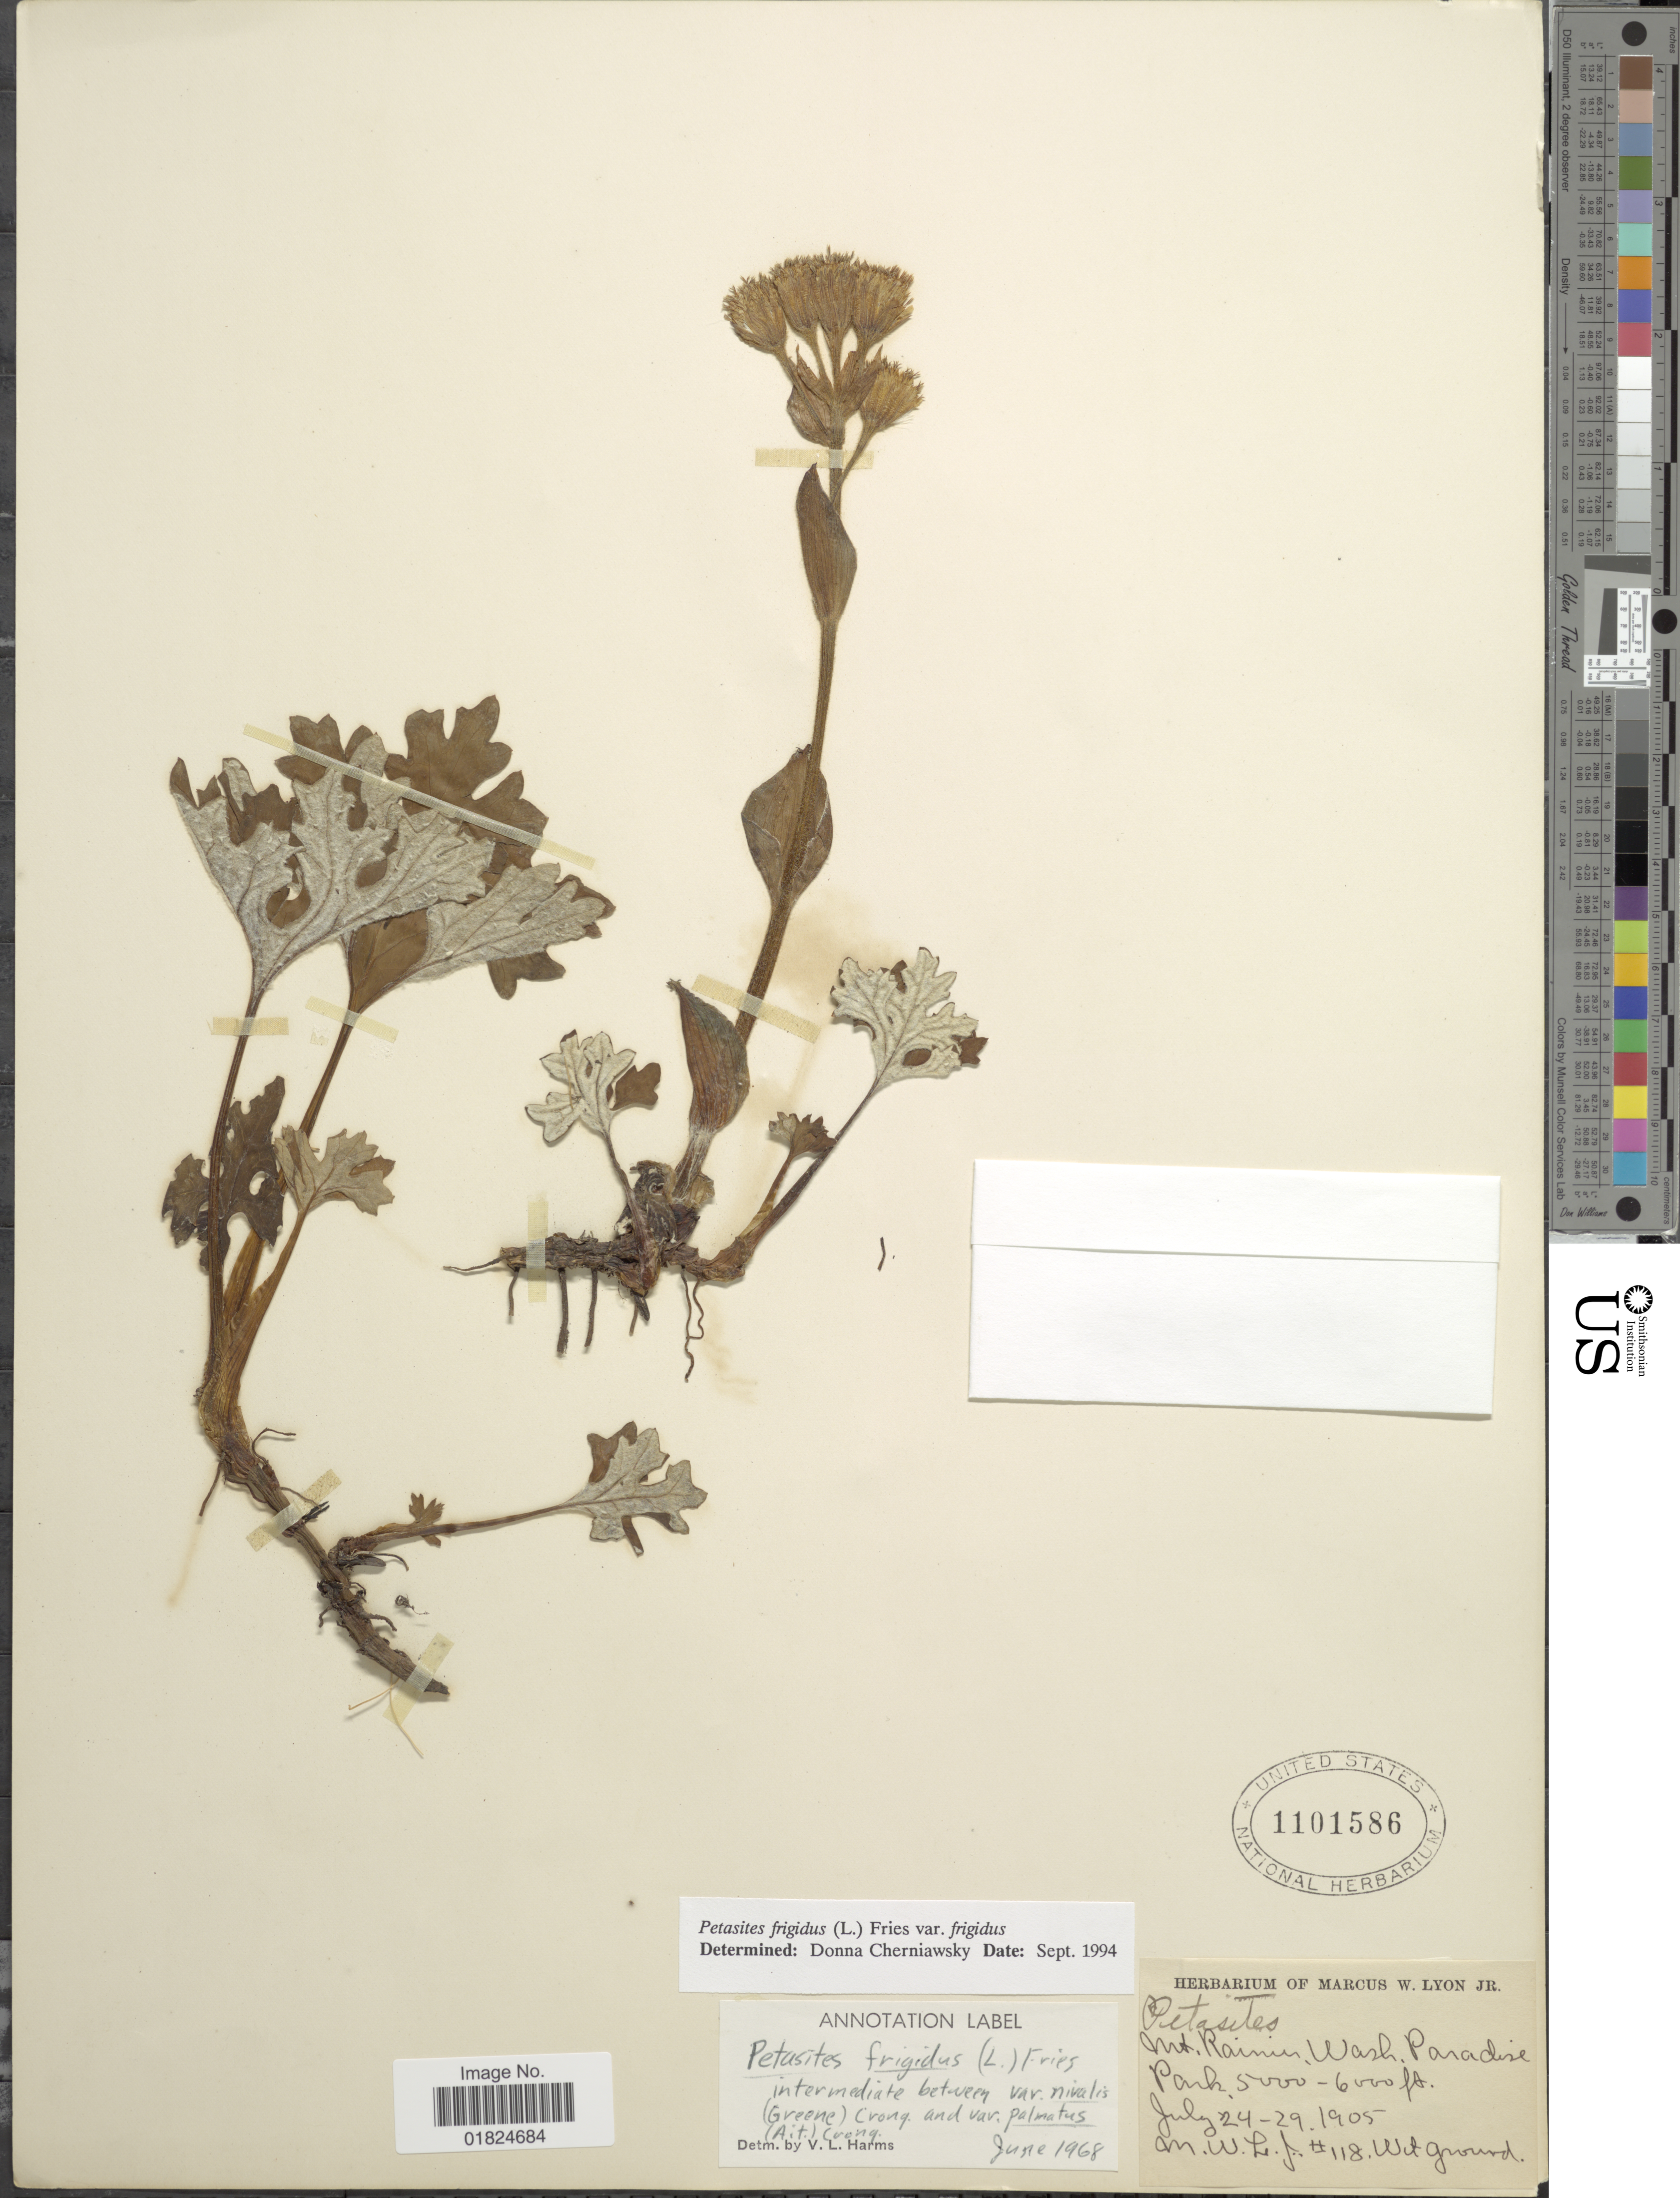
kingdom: Plantae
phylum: Tracheophyta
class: Magnoliopsida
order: Asterales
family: Asteraceae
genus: Petasites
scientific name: Petasites frigidus var. frigidus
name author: (L.) Fr.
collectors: M. Lyon Jr.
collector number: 118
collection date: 1905-07-24/1905-07-29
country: United States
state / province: Washington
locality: Mt. Rainier, Washj. Paradise Park.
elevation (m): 1524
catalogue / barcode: US 1101586